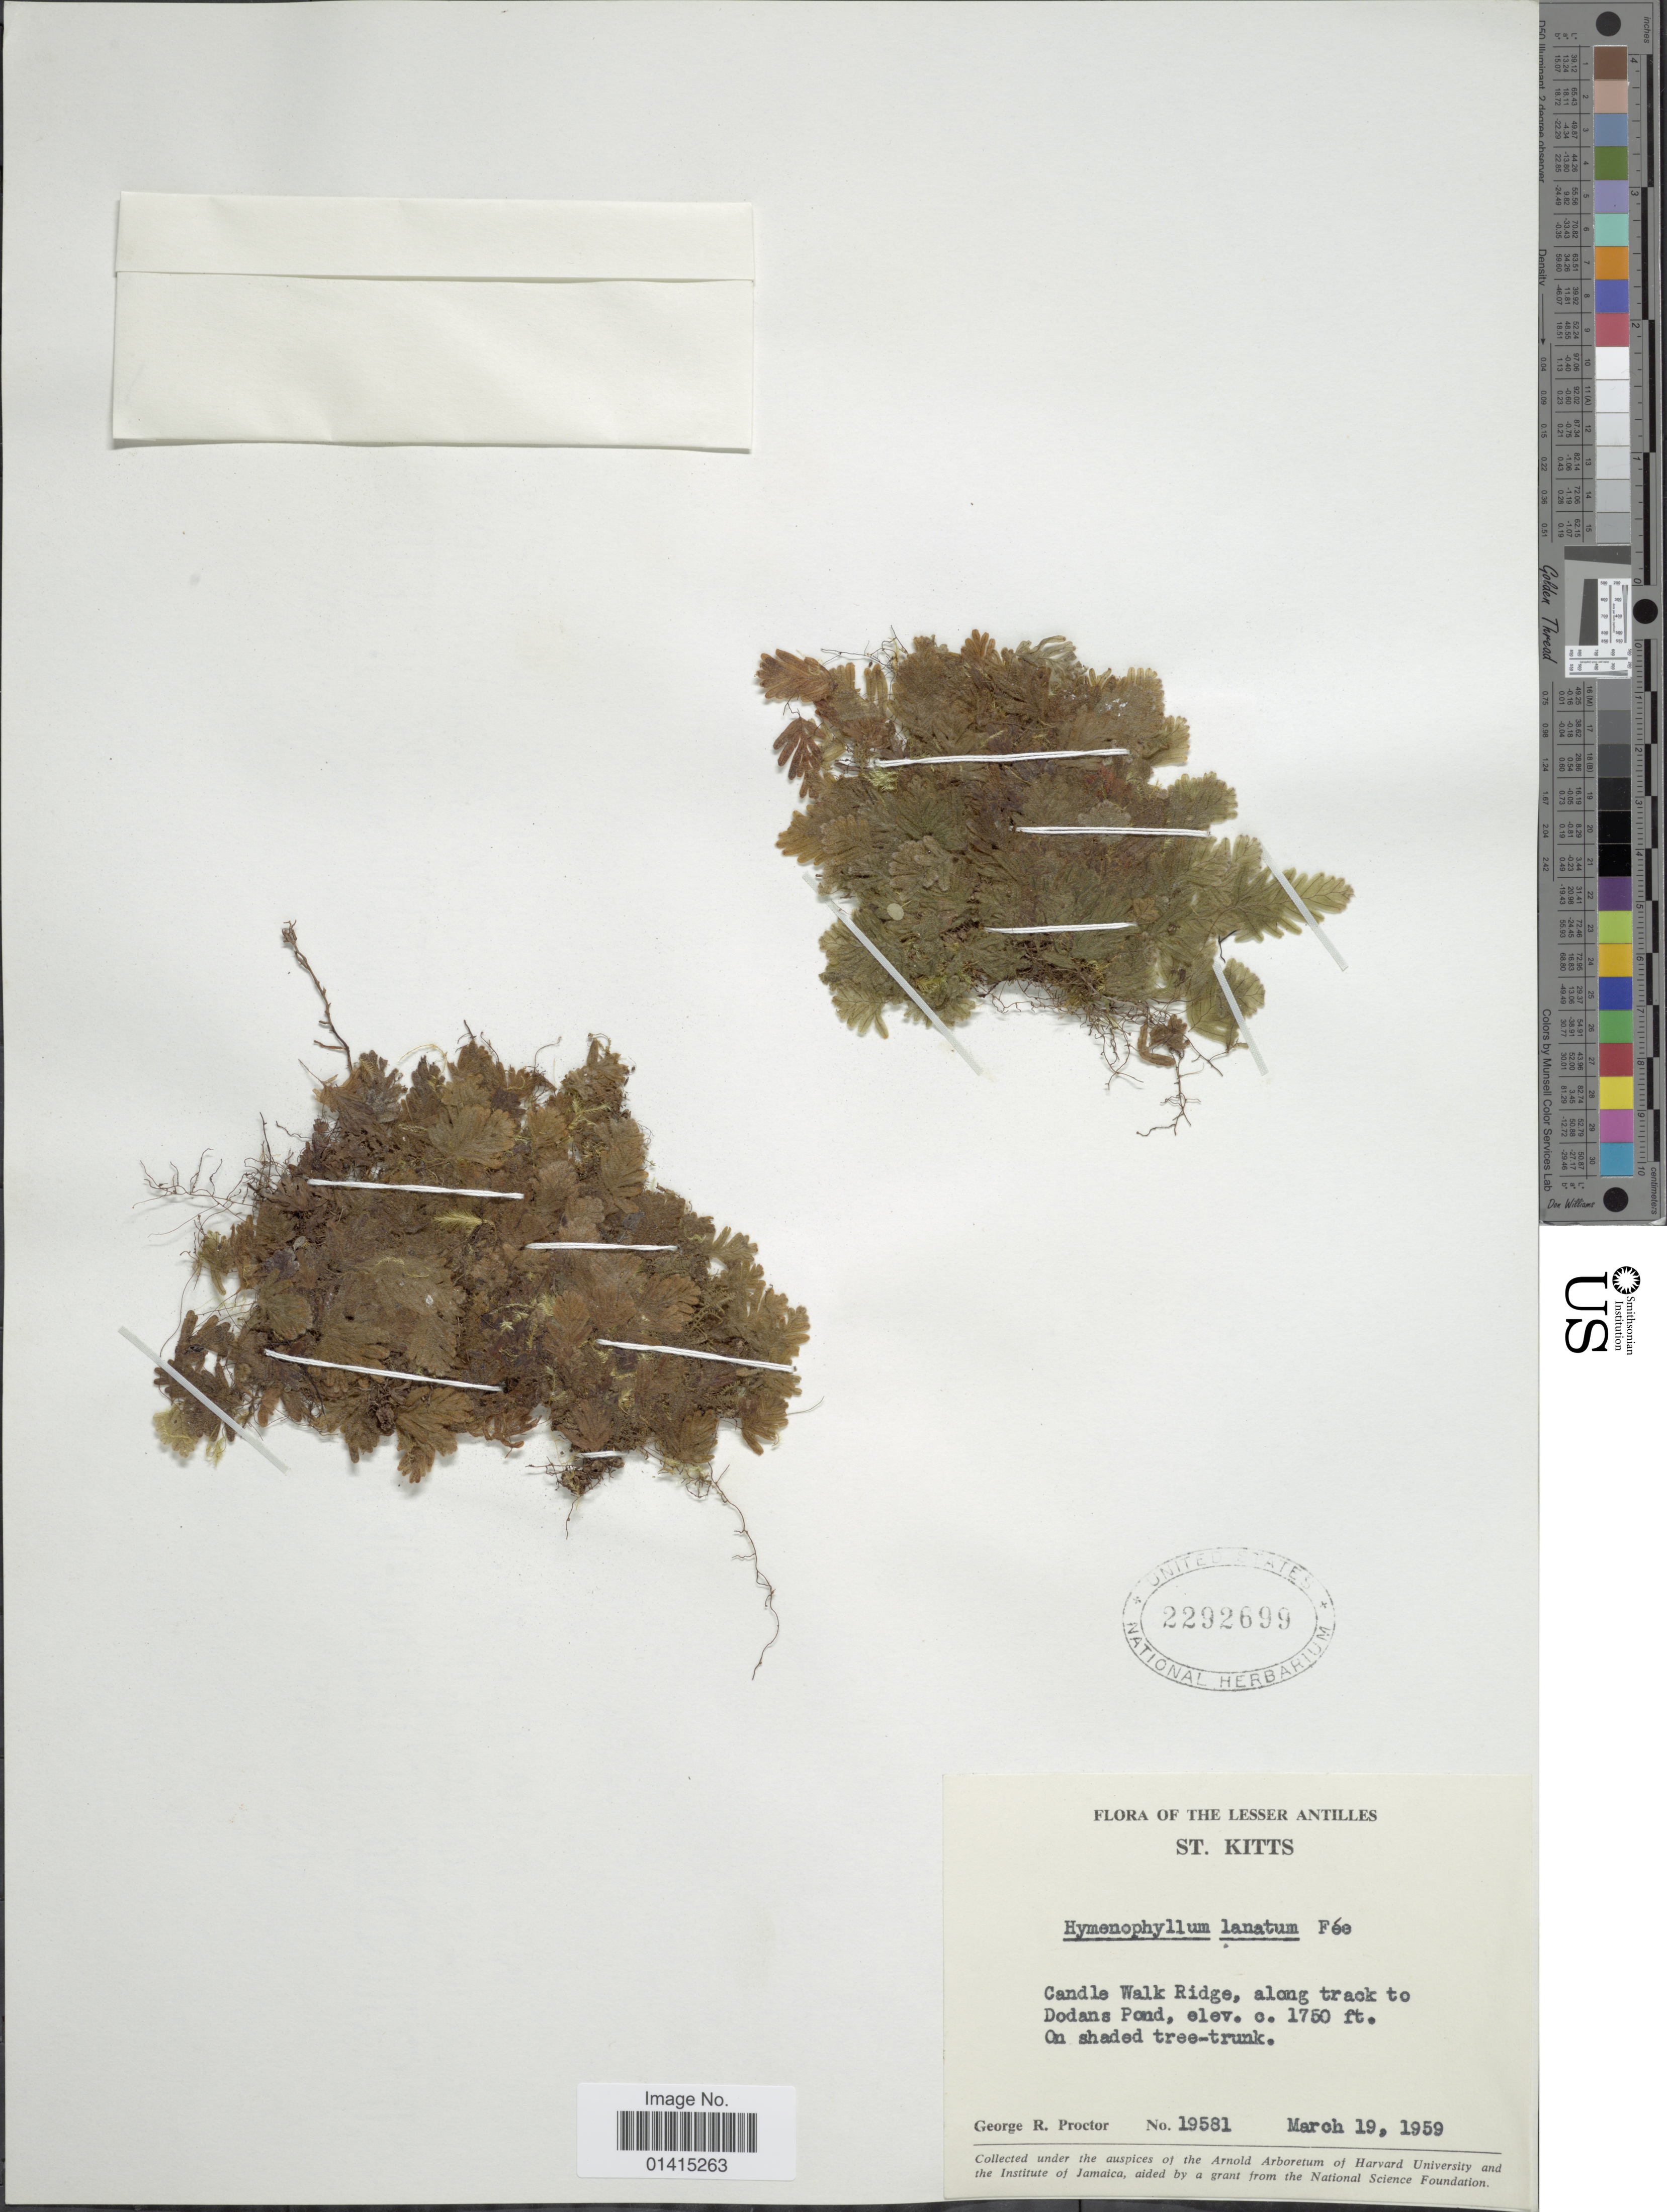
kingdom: Plantae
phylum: Tracheophyta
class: Polypodiopsida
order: Hymenophyllales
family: Hymenophyllaceae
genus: Hymenophyllum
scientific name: Hymenophyllum lanatum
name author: Fée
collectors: G. R. Proctor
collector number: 19581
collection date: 1959-03-19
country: St. Christopher-Nevis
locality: Lesser Antilles, St. Kitts, Candle Walk Ridge, along track to Dodans Pond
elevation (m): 533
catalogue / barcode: US 2292699